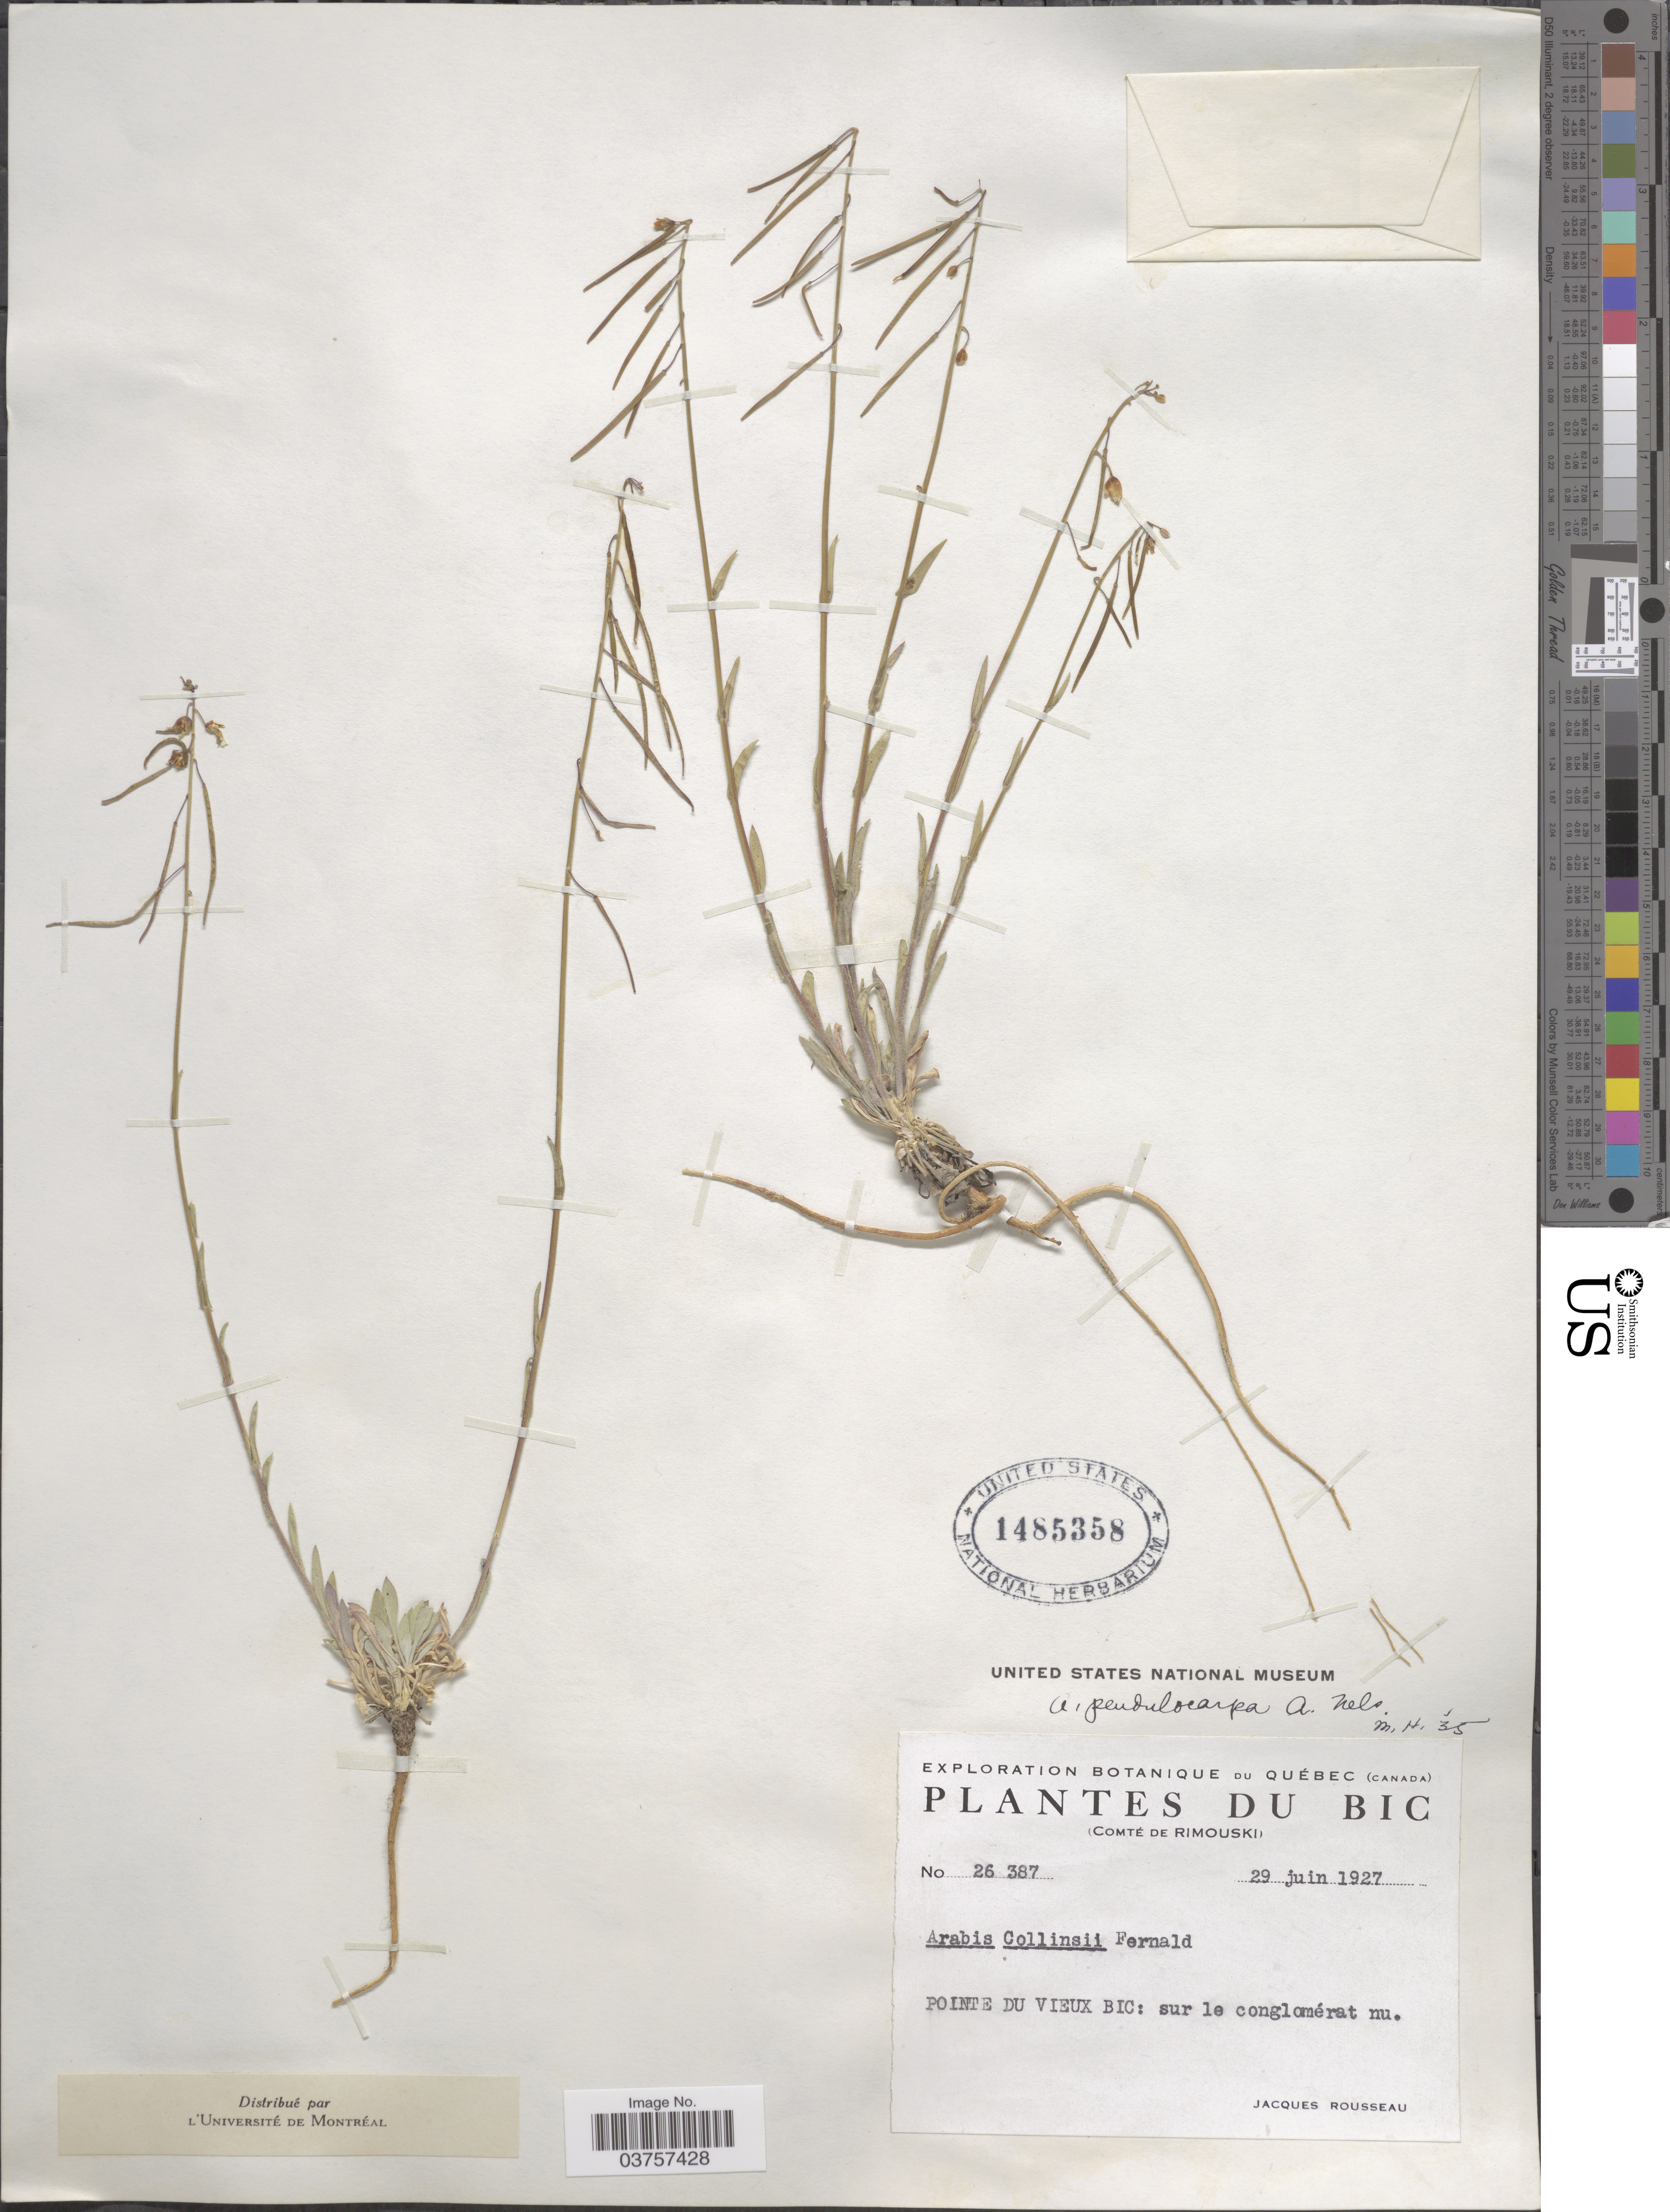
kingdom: Plantae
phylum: Tracheophyta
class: Magnoliopsida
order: Brassicales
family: Brassicaceae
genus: Arabis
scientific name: Arabis holboellii var. collinsii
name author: (Fernald) Rollins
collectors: J. Rousseau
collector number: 26387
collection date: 1927-06-29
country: Canada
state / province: Quebec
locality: Du Bic (Comté de Rimouski). Pointe Du Vieux Bic.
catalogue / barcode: US 1485358